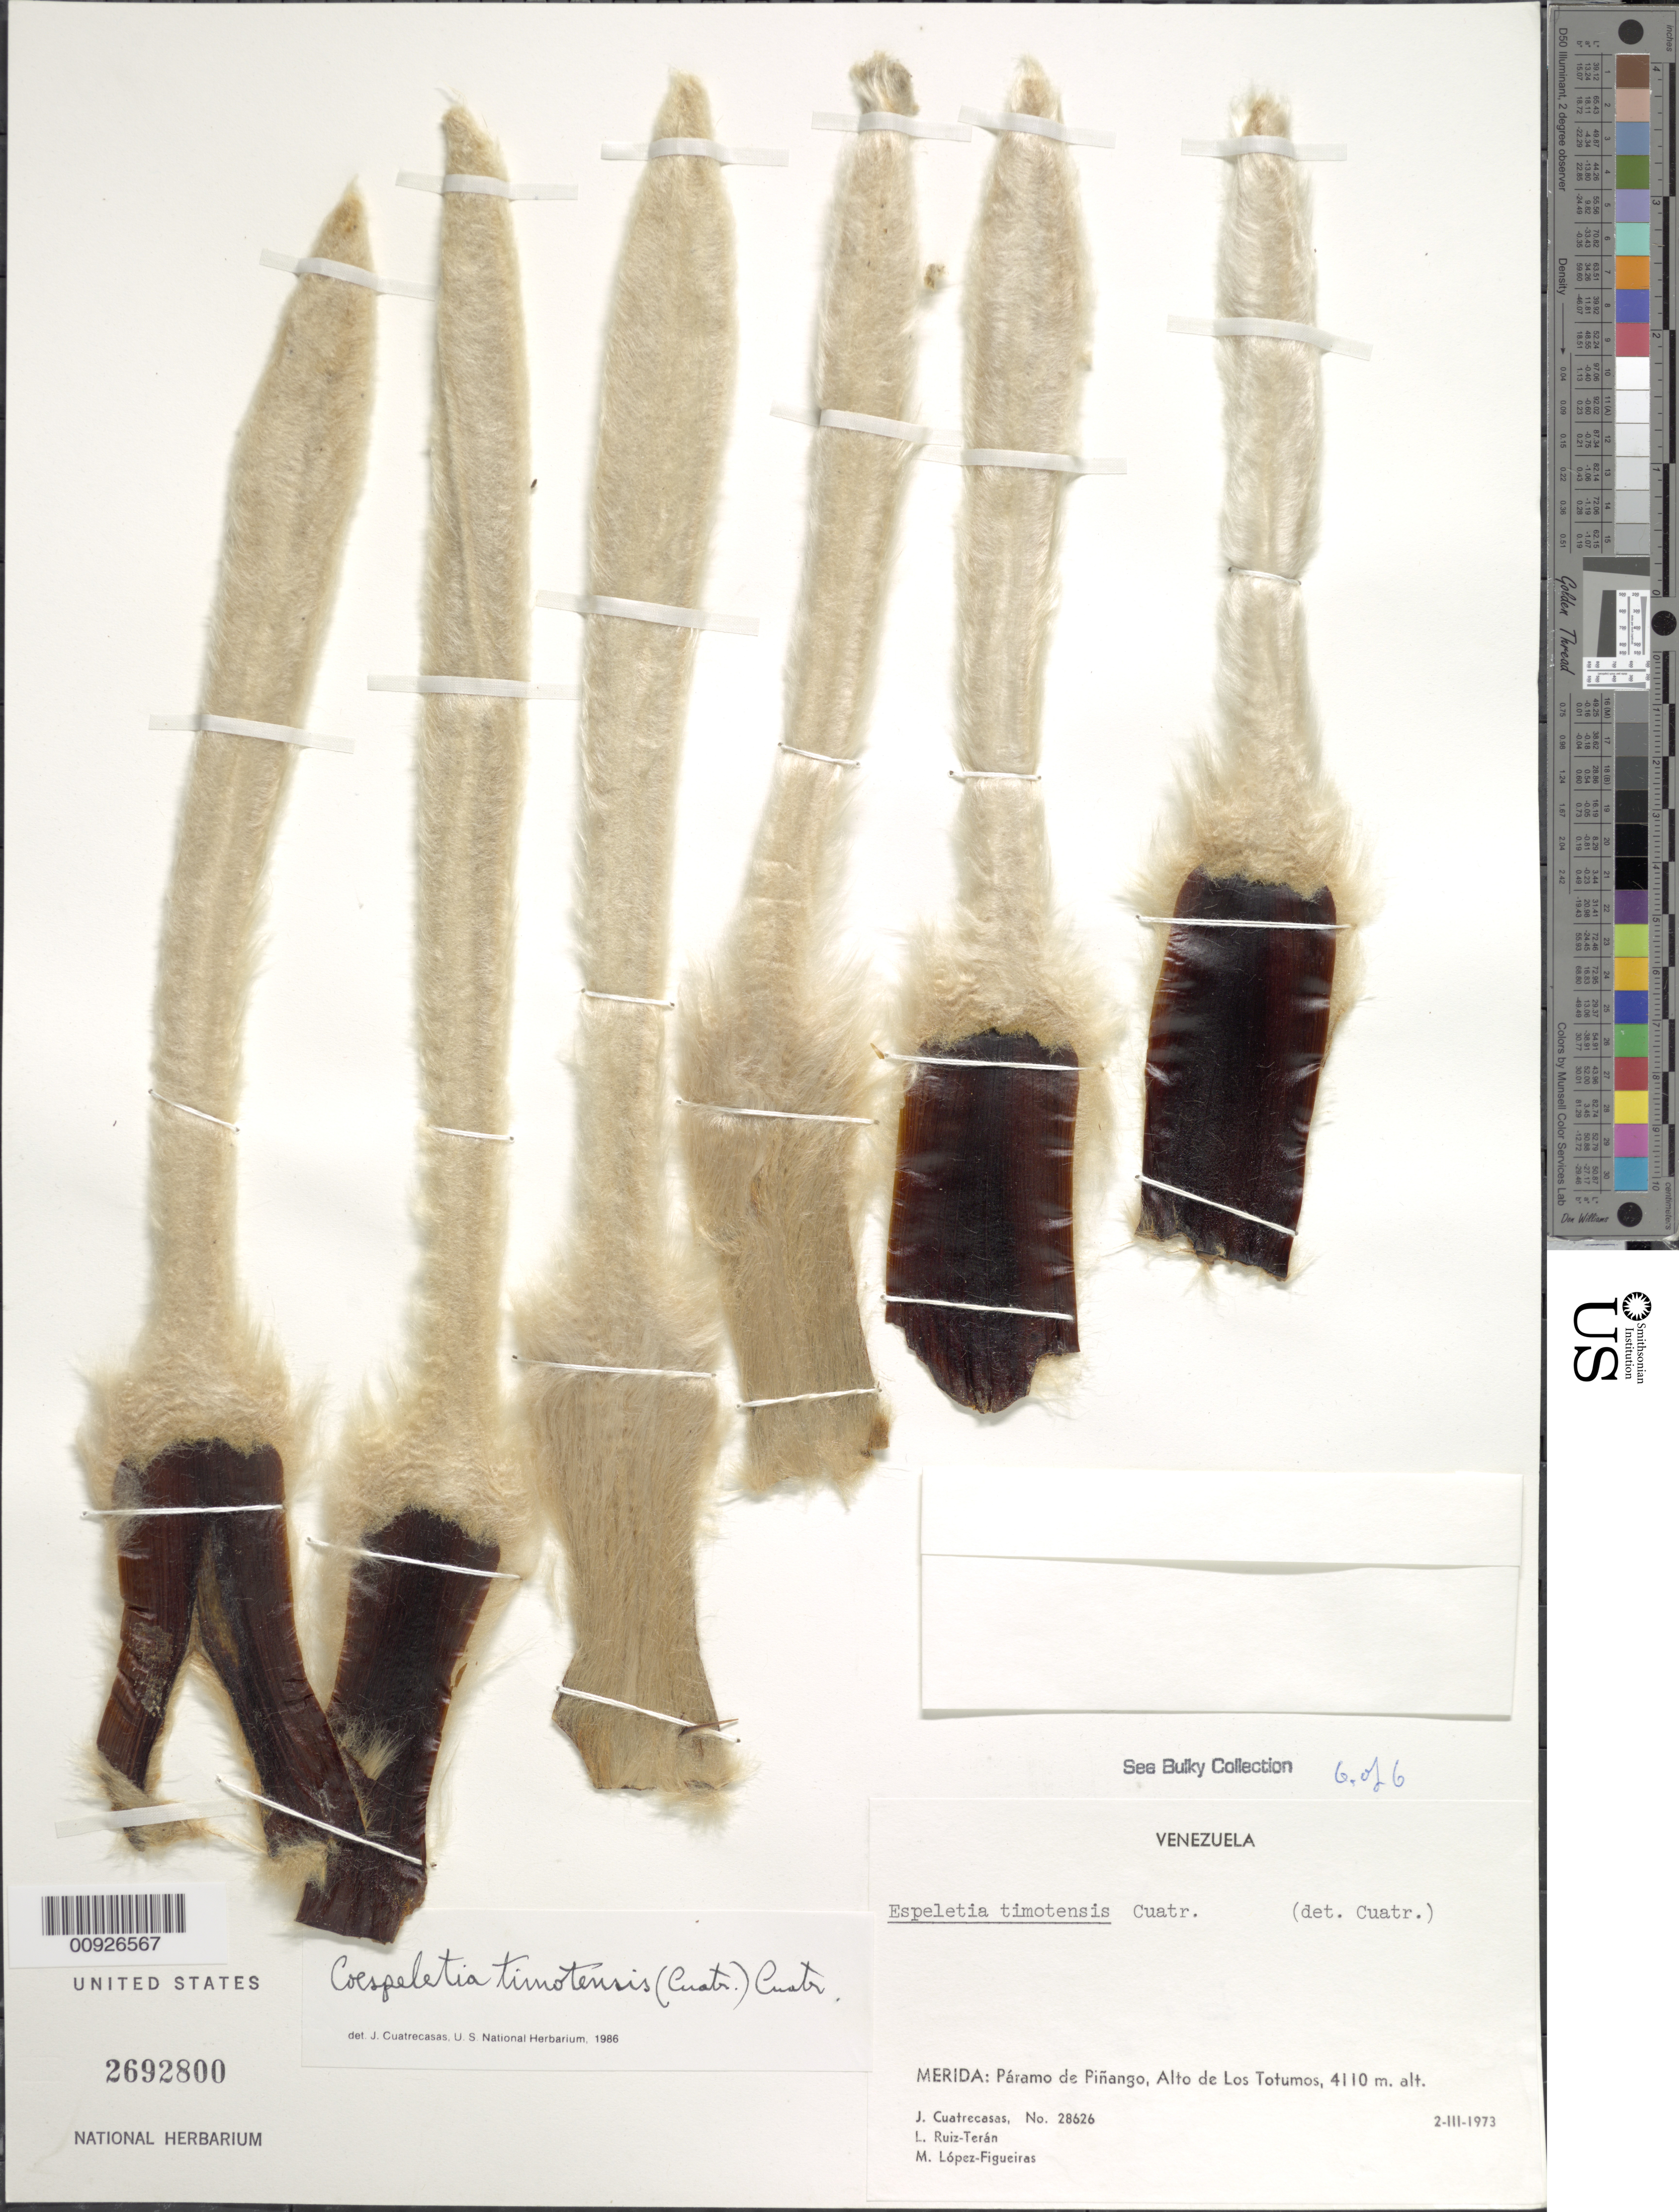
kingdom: Plantae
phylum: Tracheophyta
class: Magnoliopsida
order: Asterales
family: Asteraceae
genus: Coespeletia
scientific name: Coespeletia timotensis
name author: (Cuatrec.) Cuatrec.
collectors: J. Cuatrecasas, L. E. Ruíz-Terán & M. López Figueiras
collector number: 28626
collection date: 1973-03-02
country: Venezuela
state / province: Mérida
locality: P. de Piñango. Alto de los Totumos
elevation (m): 4110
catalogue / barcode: US 2692800